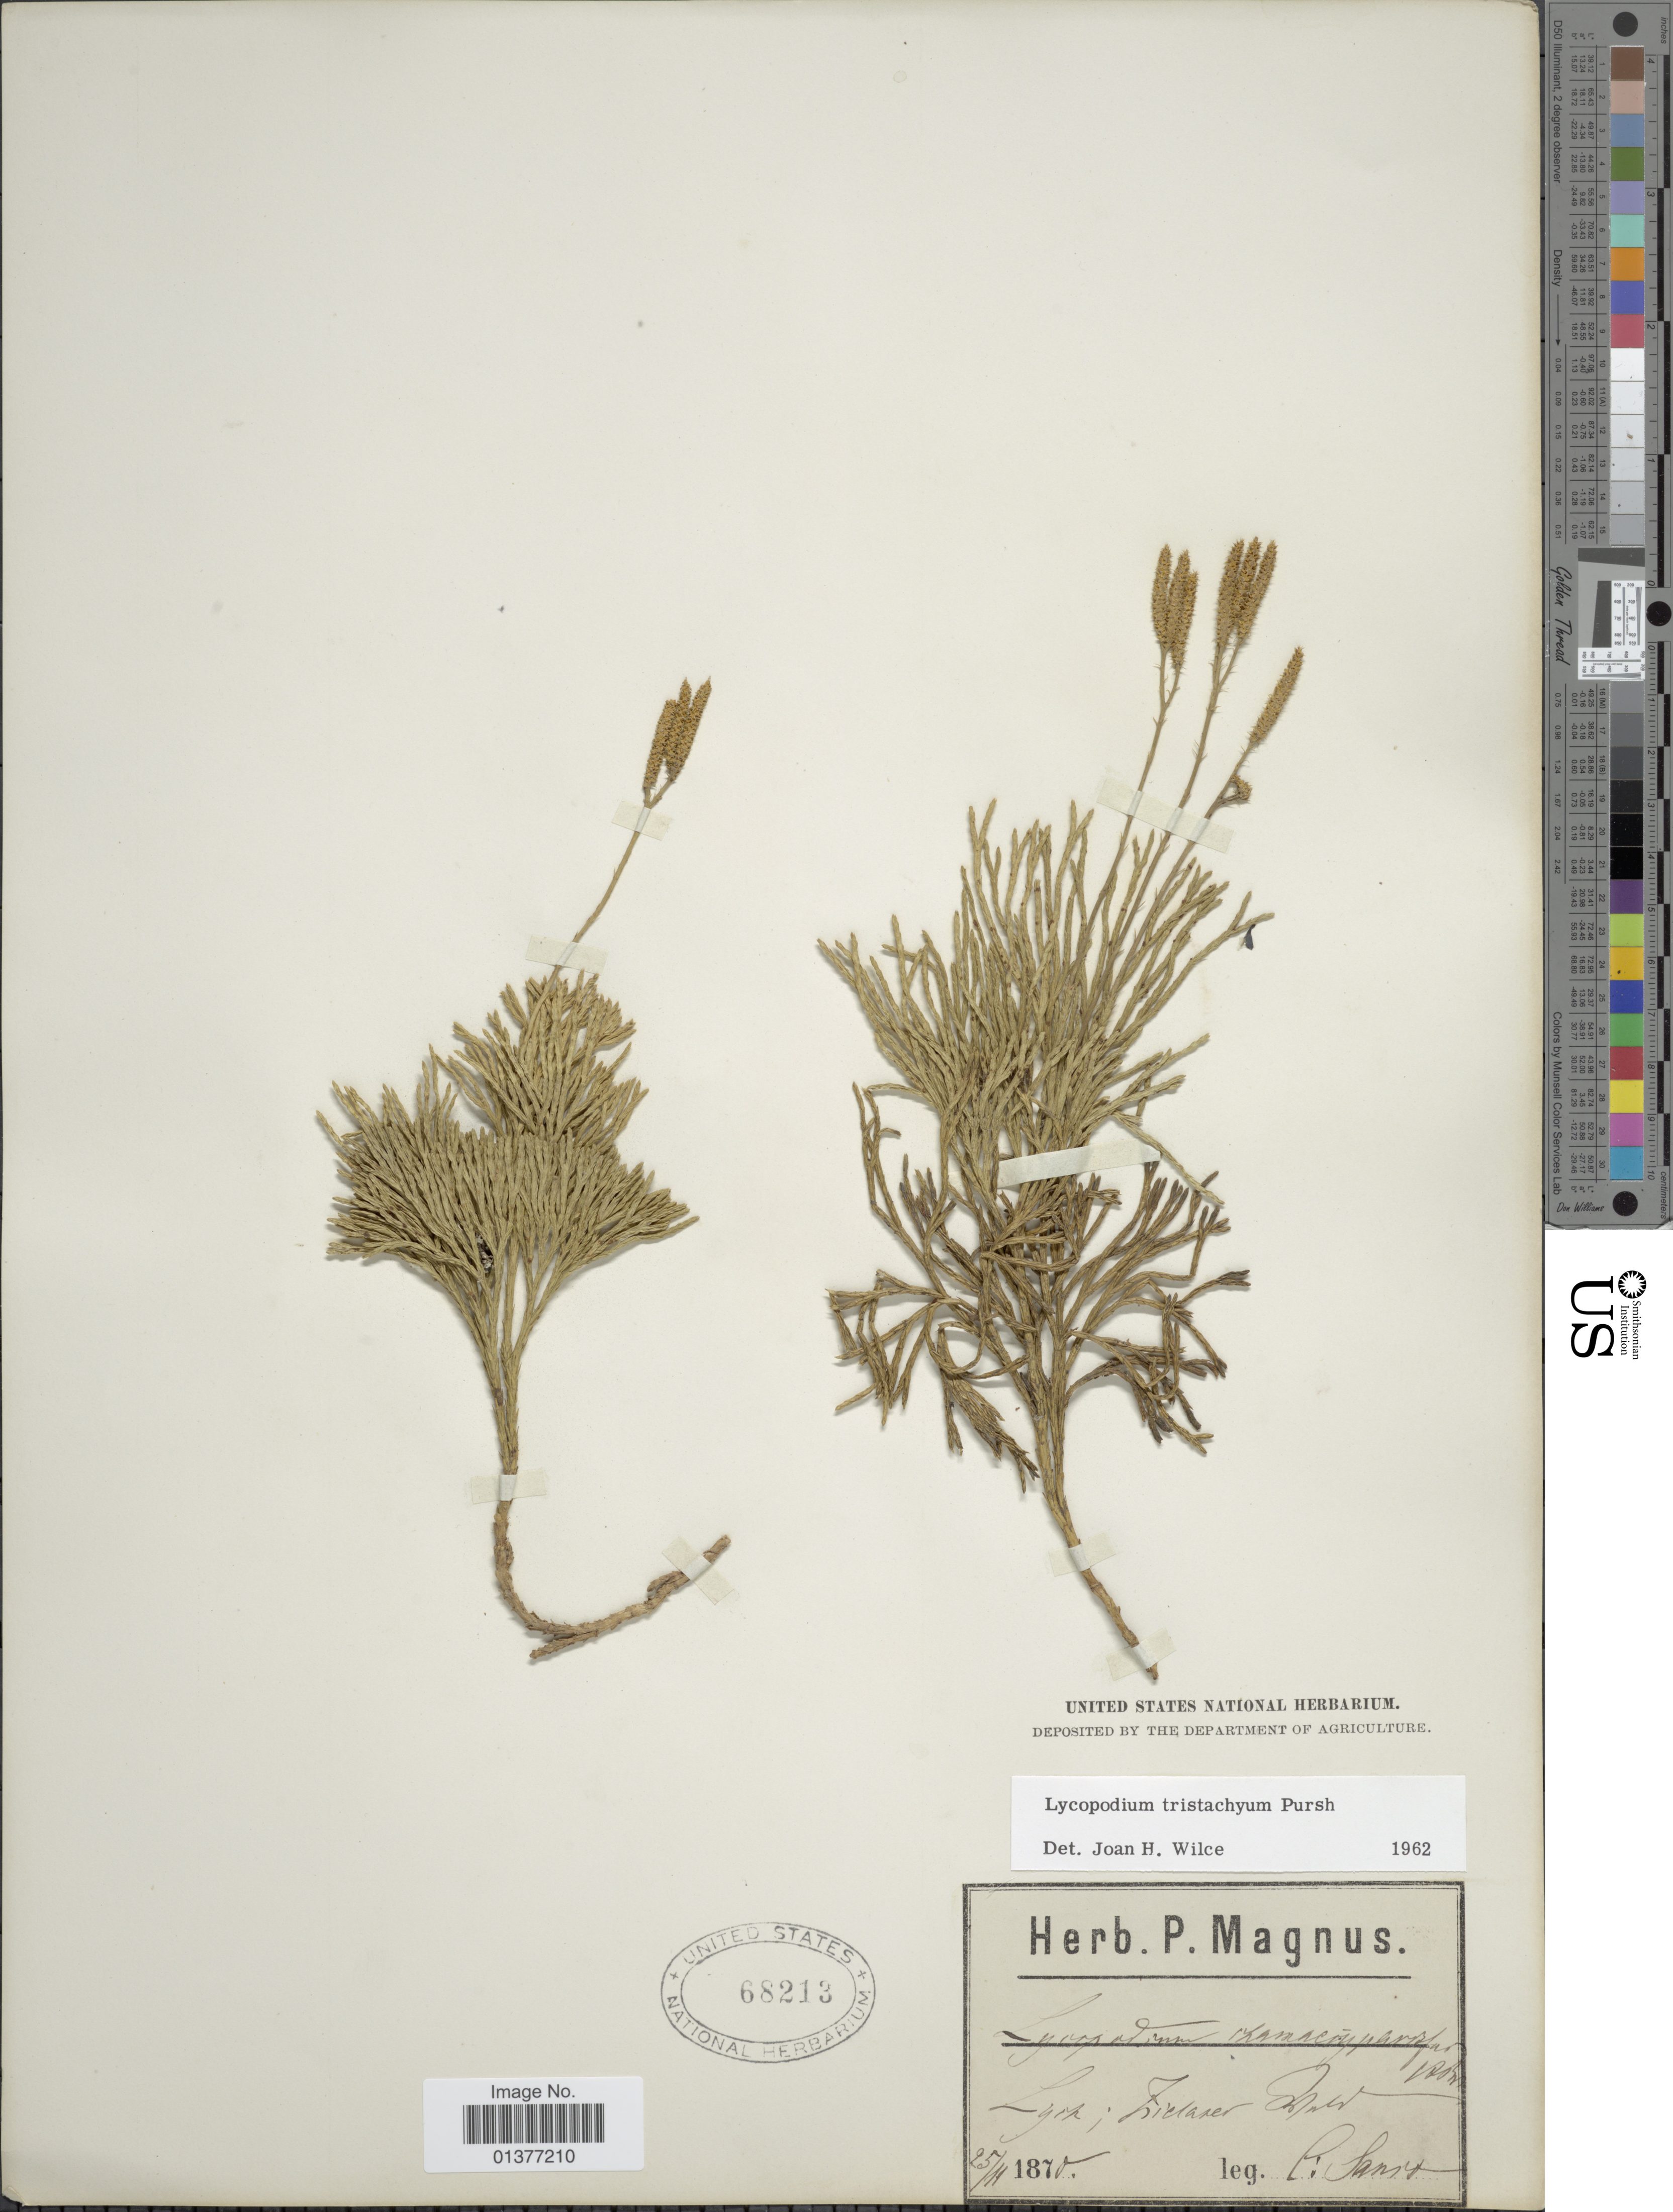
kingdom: Plantae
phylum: Tracheophyta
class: Lycopodiopsida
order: Lycopodiales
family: Lycopodiaceae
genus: Diphasiastrum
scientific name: Diphasiastrum tristachyum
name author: (Pursh) Holub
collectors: C. Sanio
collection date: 1870-11-25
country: Poland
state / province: Warminsko-Mazurskie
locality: Lyck [illegible text]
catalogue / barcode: US 68213